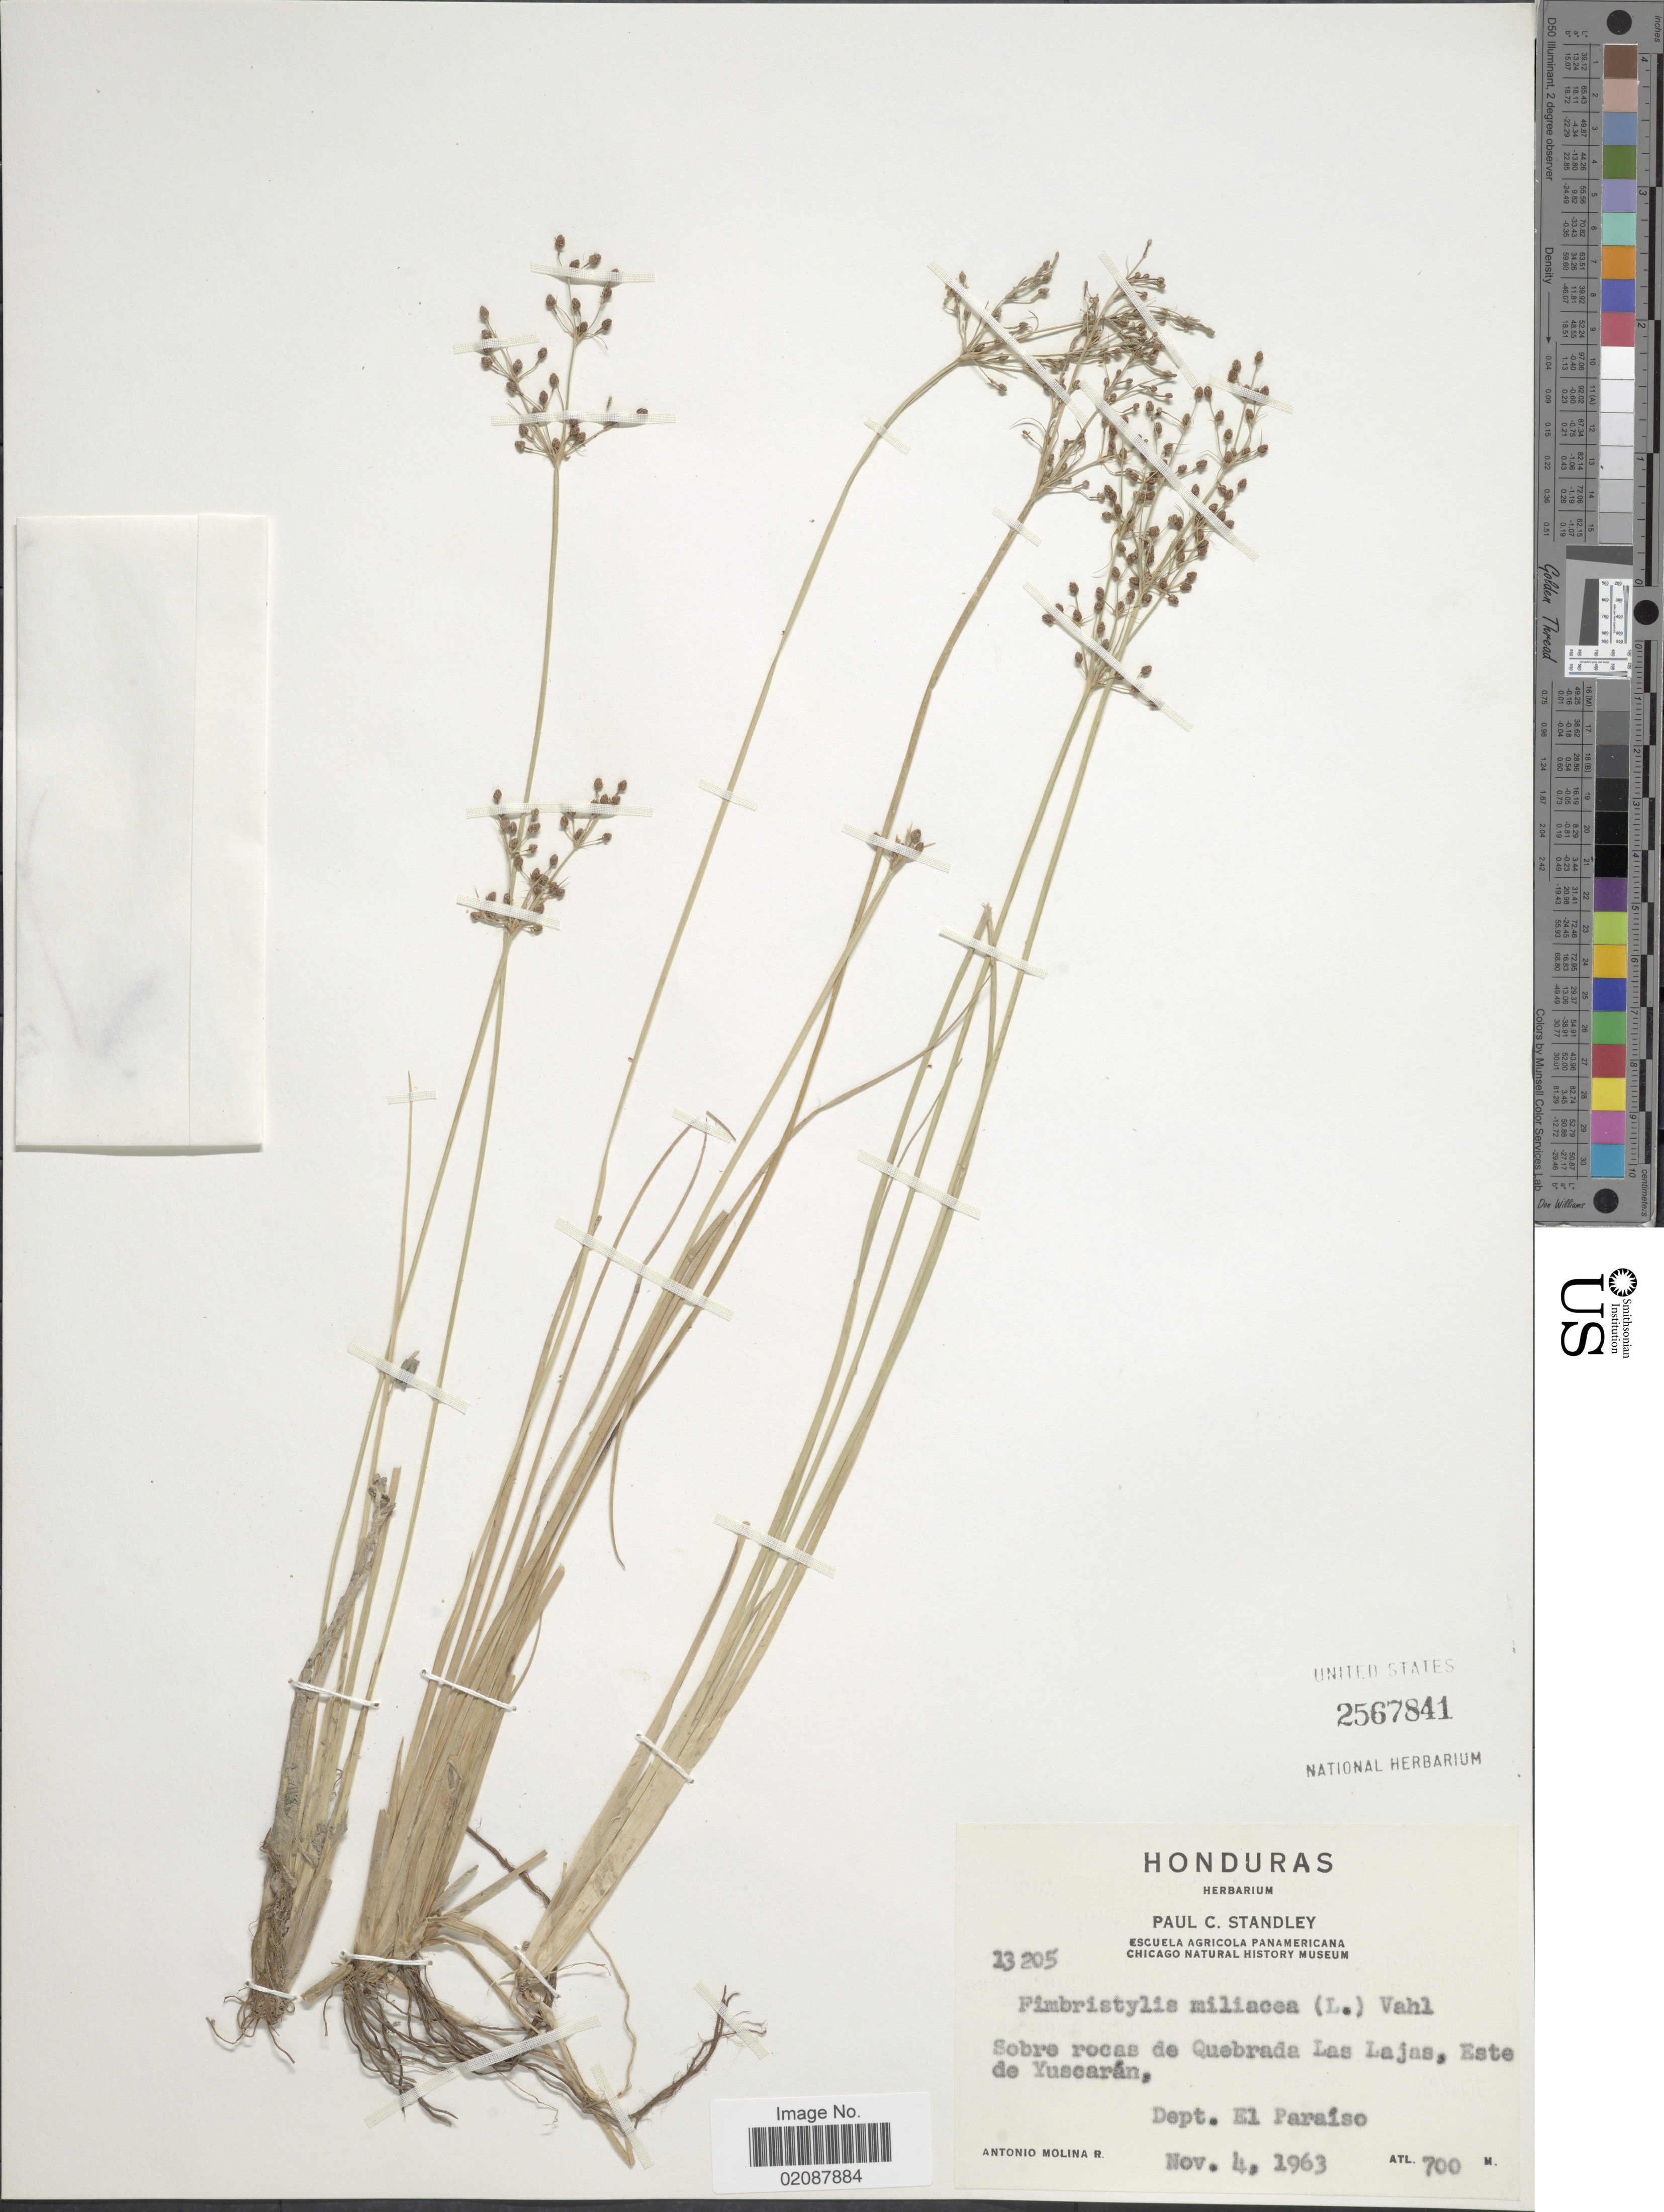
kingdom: Plantae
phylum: Tracheophyta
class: Liliopsida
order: Poales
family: Cyperaceae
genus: Fimbristylis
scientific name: Fimbristylis littoralis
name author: Gaudich.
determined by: Strong, M. T., (US), Smithsonian Institution - National Museum of Natural History (UNITED STATES)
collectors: A. Molina R.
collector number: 13205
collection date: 1963-11-04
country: Honduras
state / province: El Paraíso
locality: Sobre rocas de Quebrada Las Lajas, Este de Yuscaran, Dept. El Paraiso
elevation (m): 700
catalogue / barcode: US 2567841